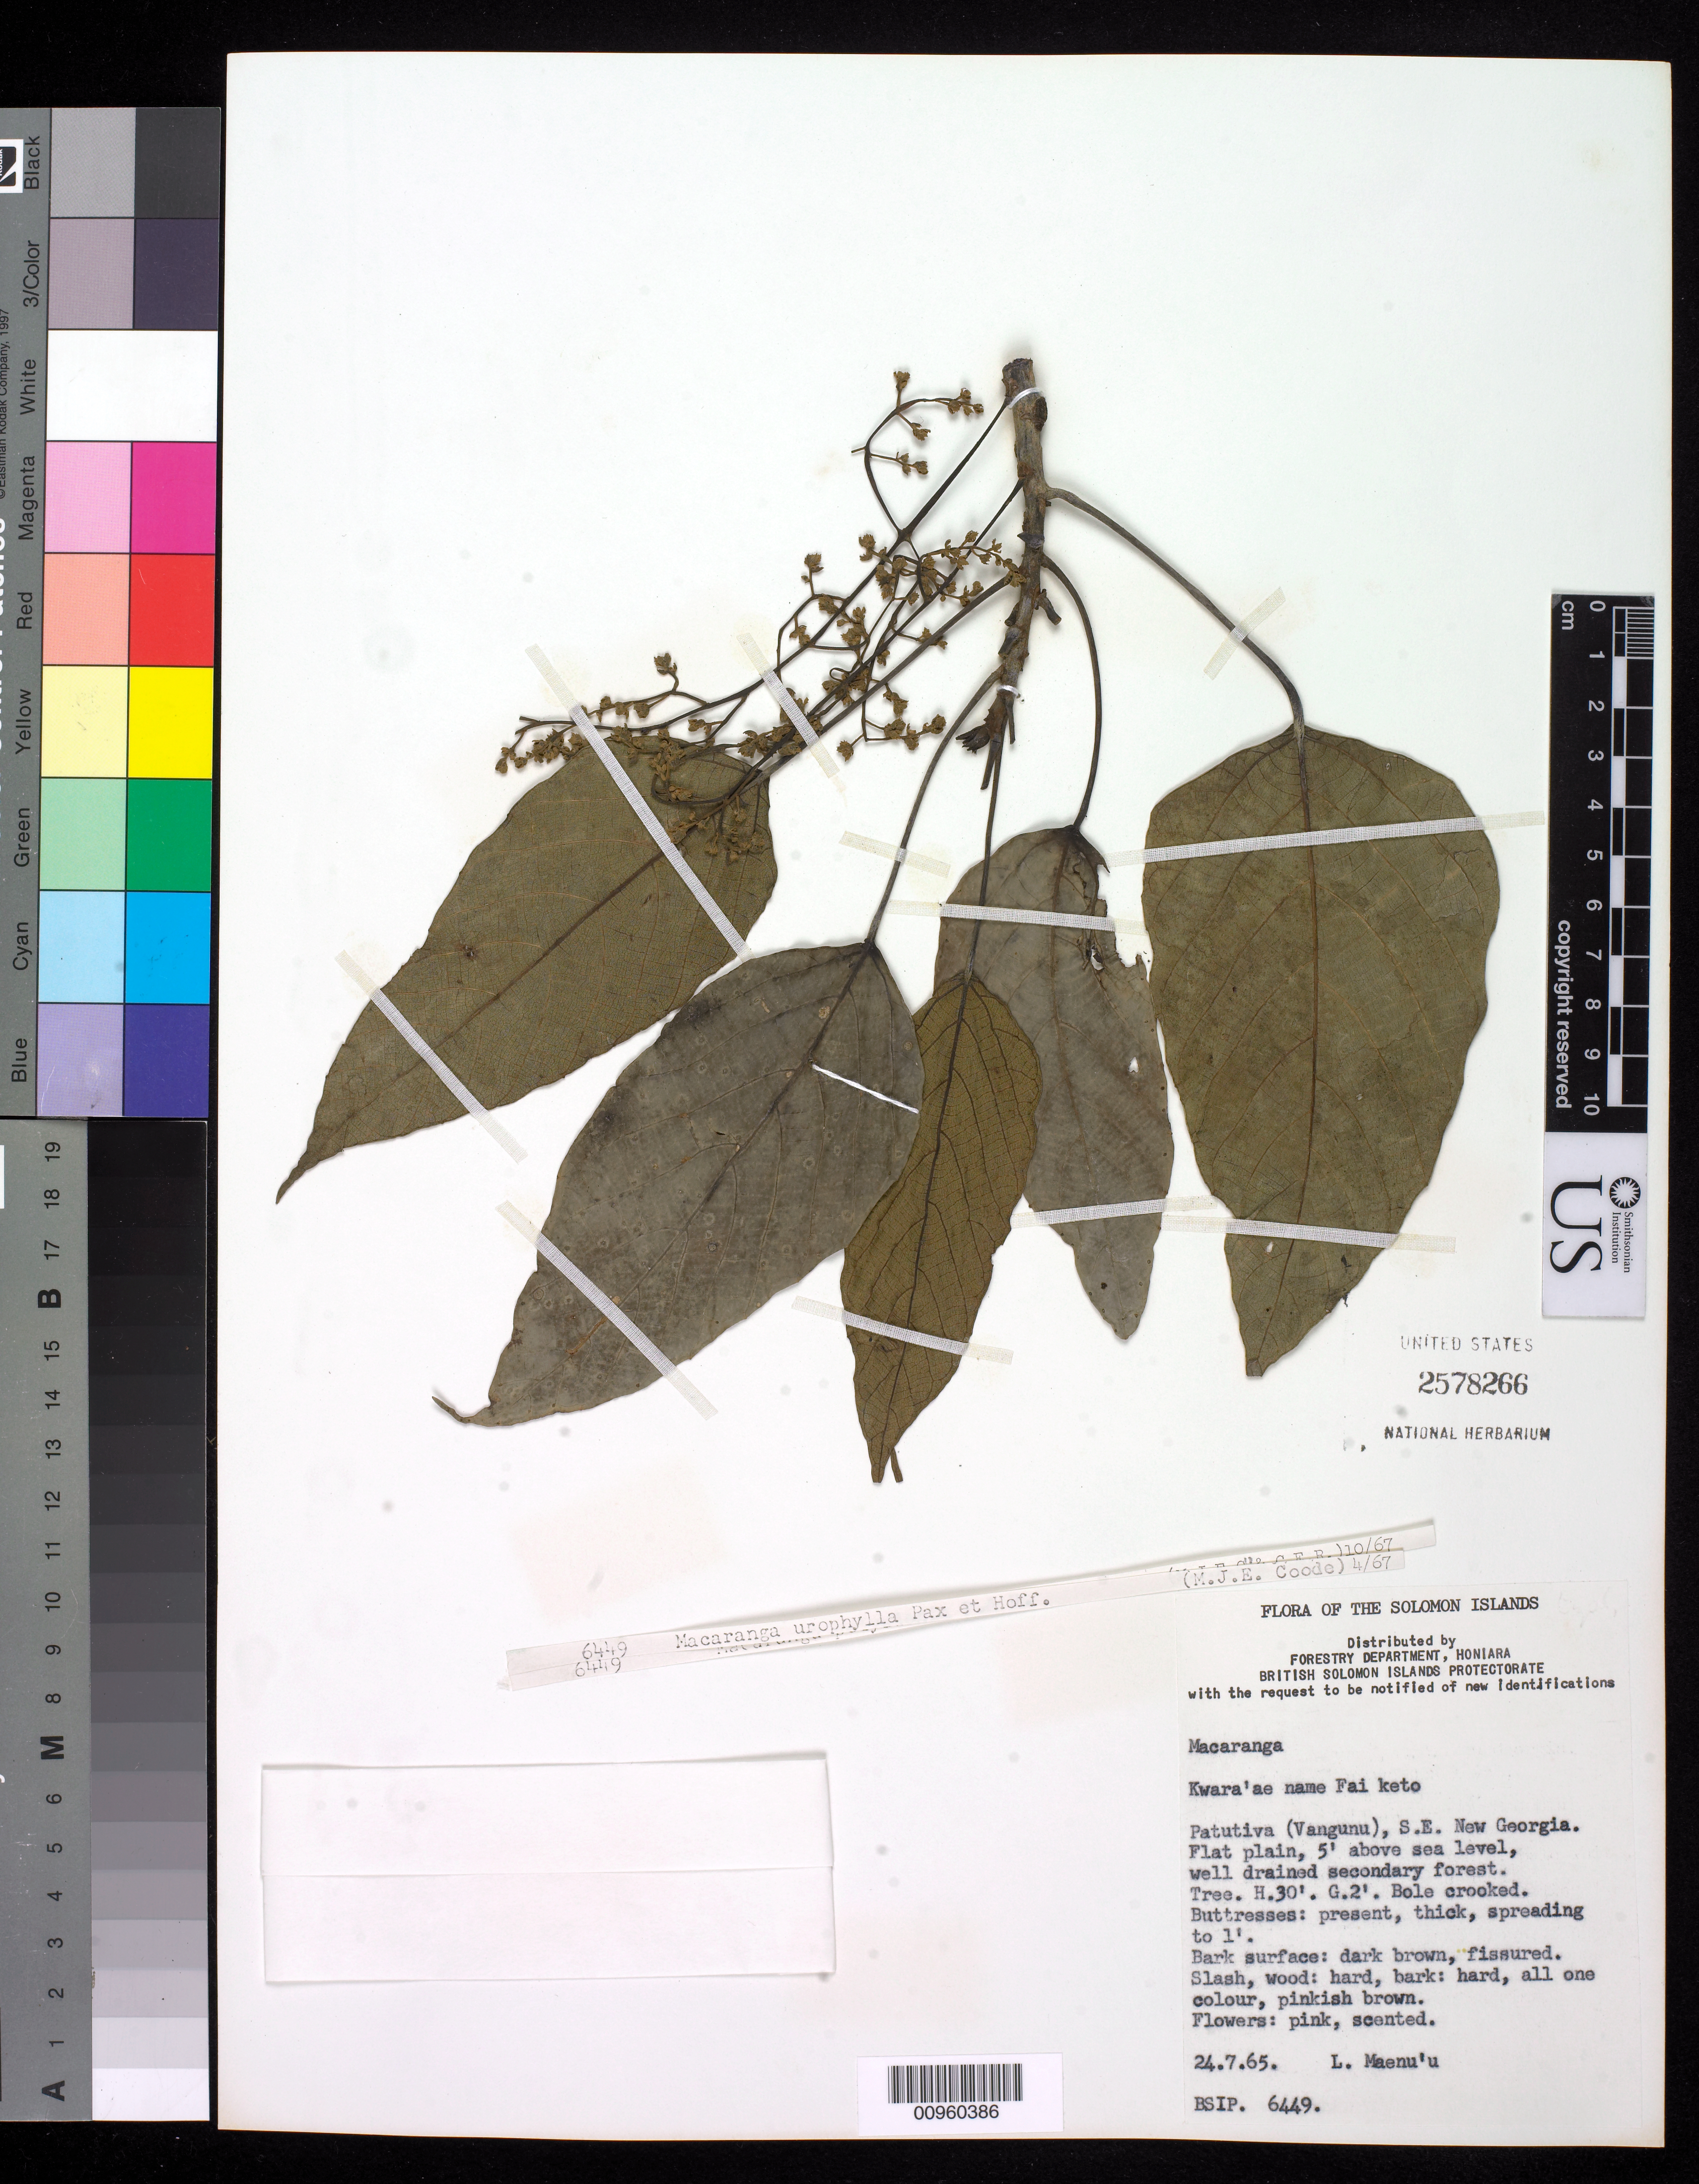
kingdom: Plantae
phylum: Tracheophyta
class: Magnoliopsida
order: Malpighiales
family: Euphorbiaceae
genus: Macaranga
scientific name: Macaranga sp.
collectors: W. Beer's Collectors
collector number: BSIP 6846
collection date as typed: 29 Mar 1966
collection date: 1966-03-29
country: Solomon Islands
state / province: Isabel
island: Santa Isabel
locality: Solomon,NW Santa Isabel, Kolokofa R.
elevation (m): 2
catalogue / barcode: US 2578919